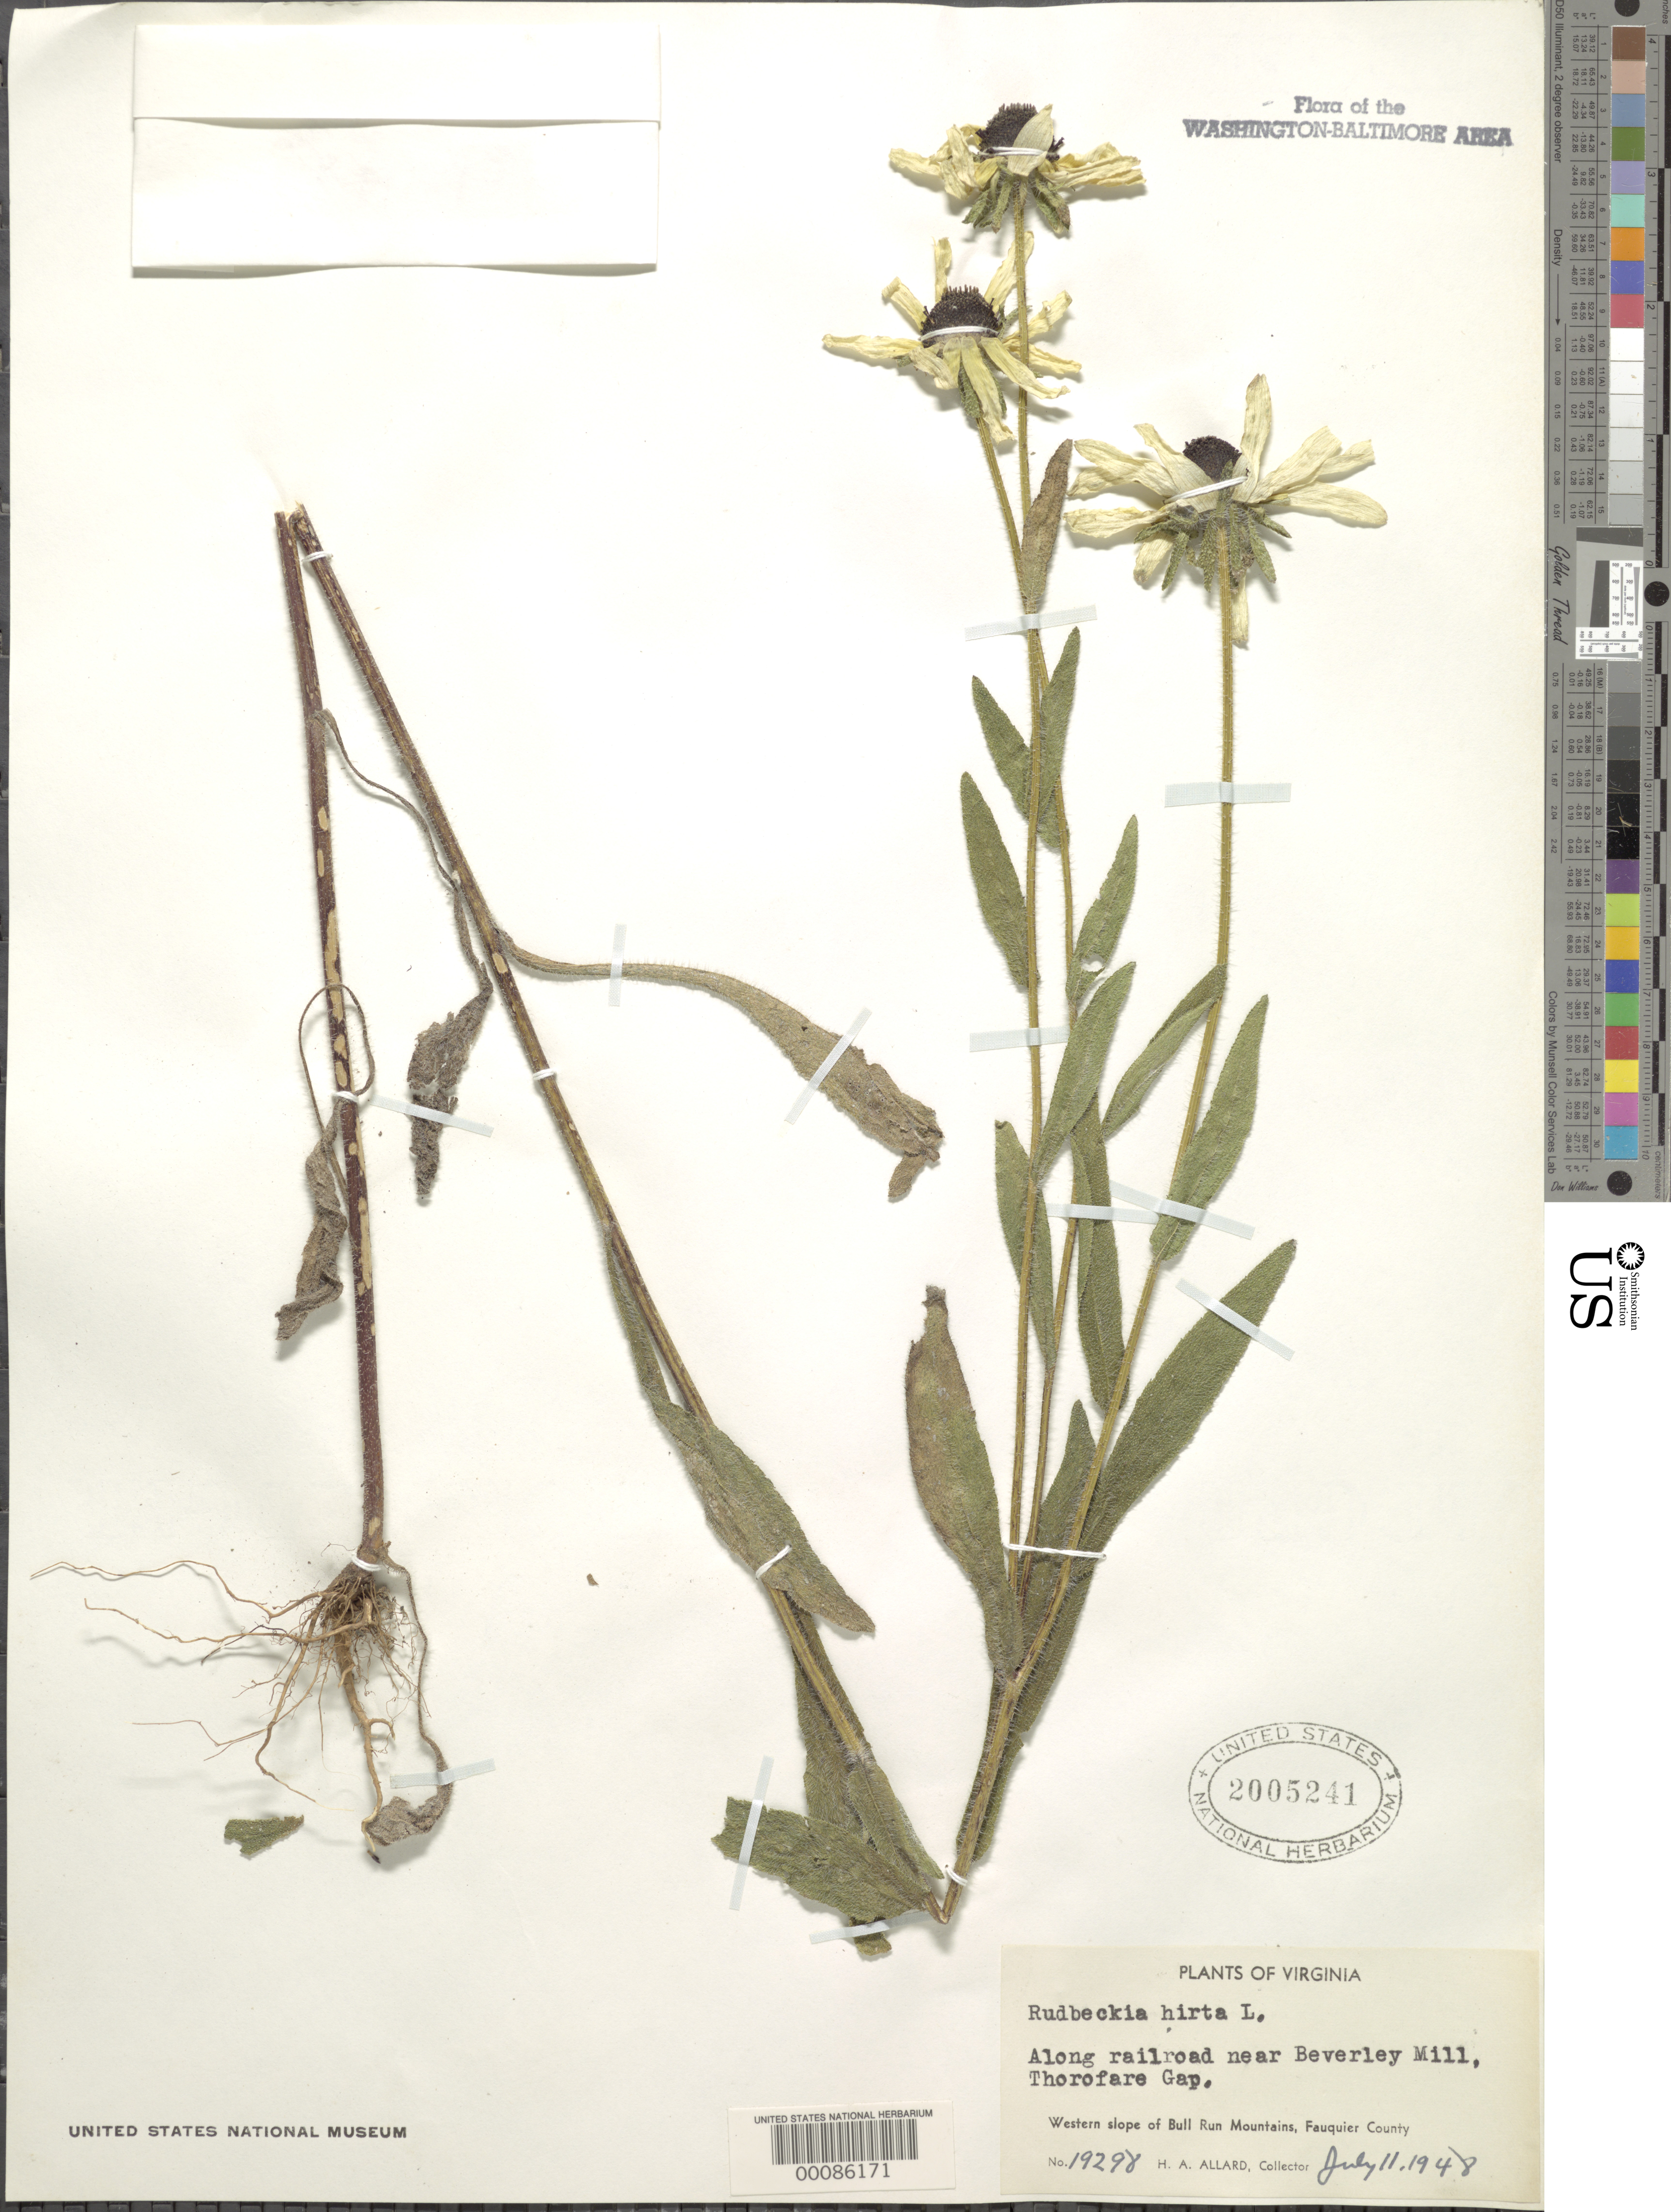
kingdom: Plantae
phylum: Tracheophyta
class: Magnoliopsida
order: Asterales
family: Asteraceae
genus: Rudbeckia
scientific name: Rudbeckia hirta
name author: L.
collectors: H. A. Allard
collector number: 19298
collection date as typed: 11 Jul 1948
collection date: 1948-07-11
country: United States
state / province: Virginia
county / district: Fauquier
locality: Near Beverley Mill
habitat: Railroad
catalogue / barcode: US 2005241